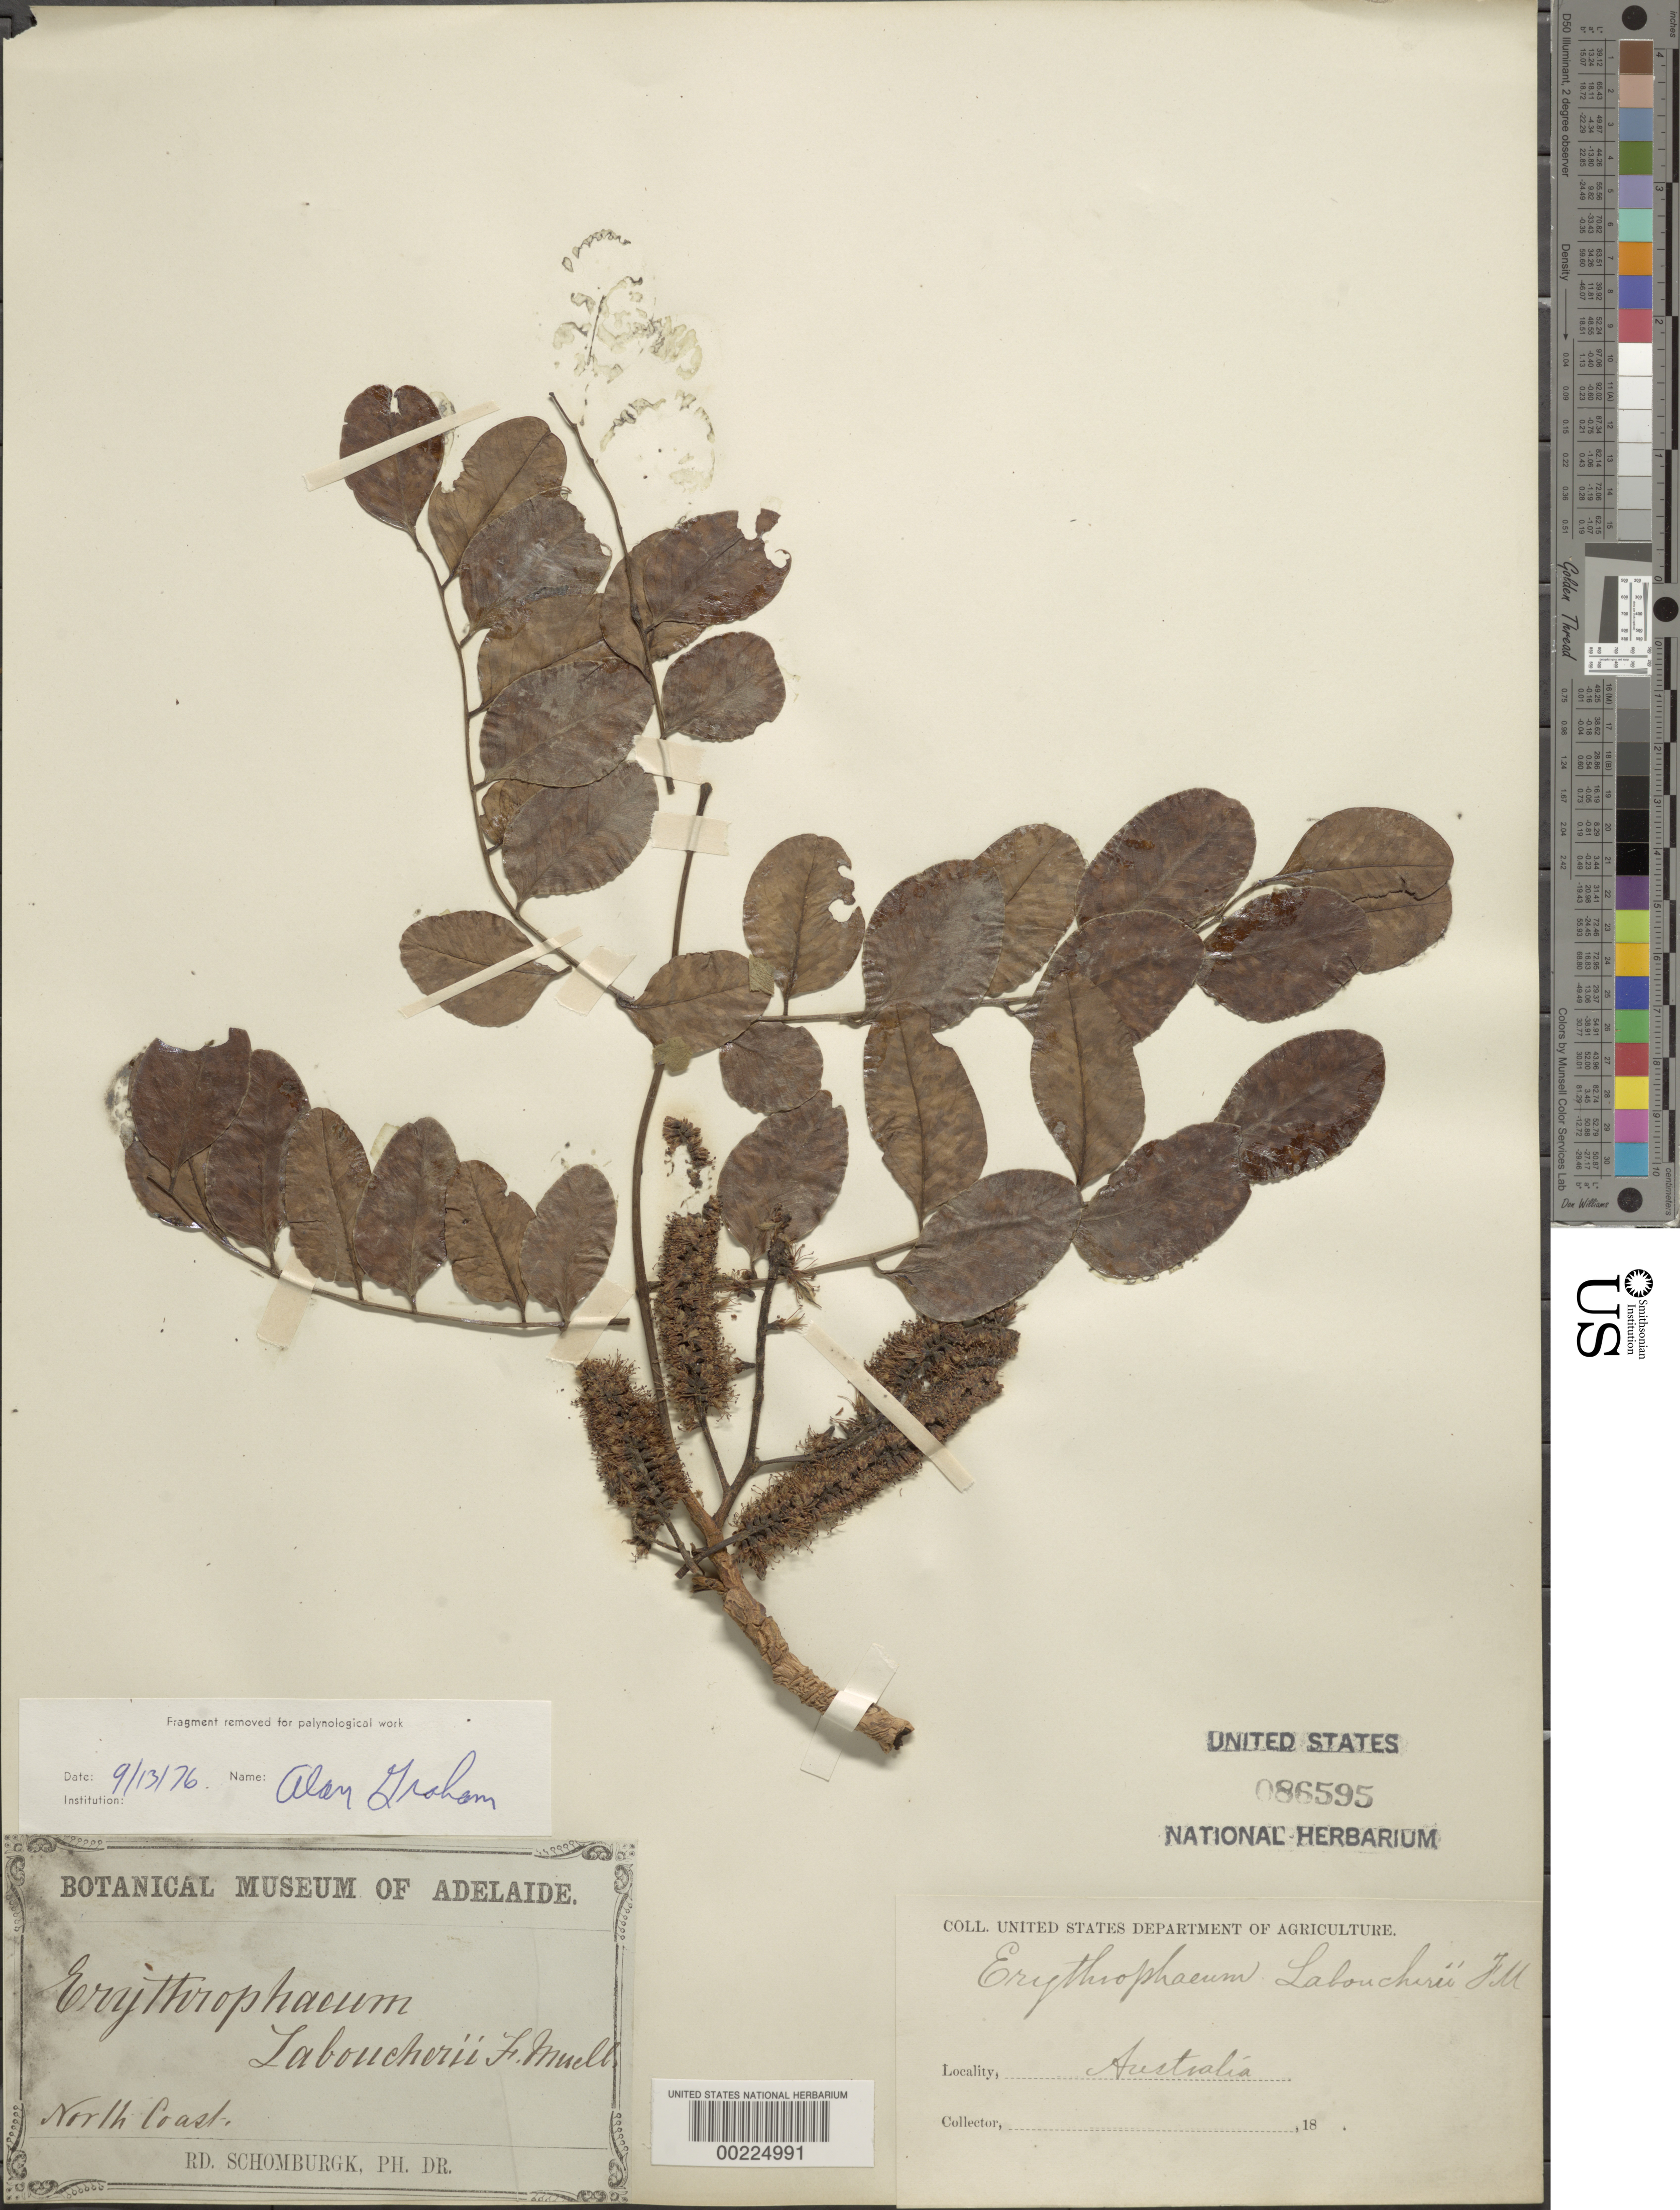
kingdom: Plantae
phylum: Tracheophyta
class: Magnoliopsida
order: Fabales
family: Fabaceae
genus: Erythrophleum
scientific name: Erythrophleum laboucheri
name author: F. Muell. ex Benth.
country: Australia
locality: North coast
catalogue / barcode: US 86595